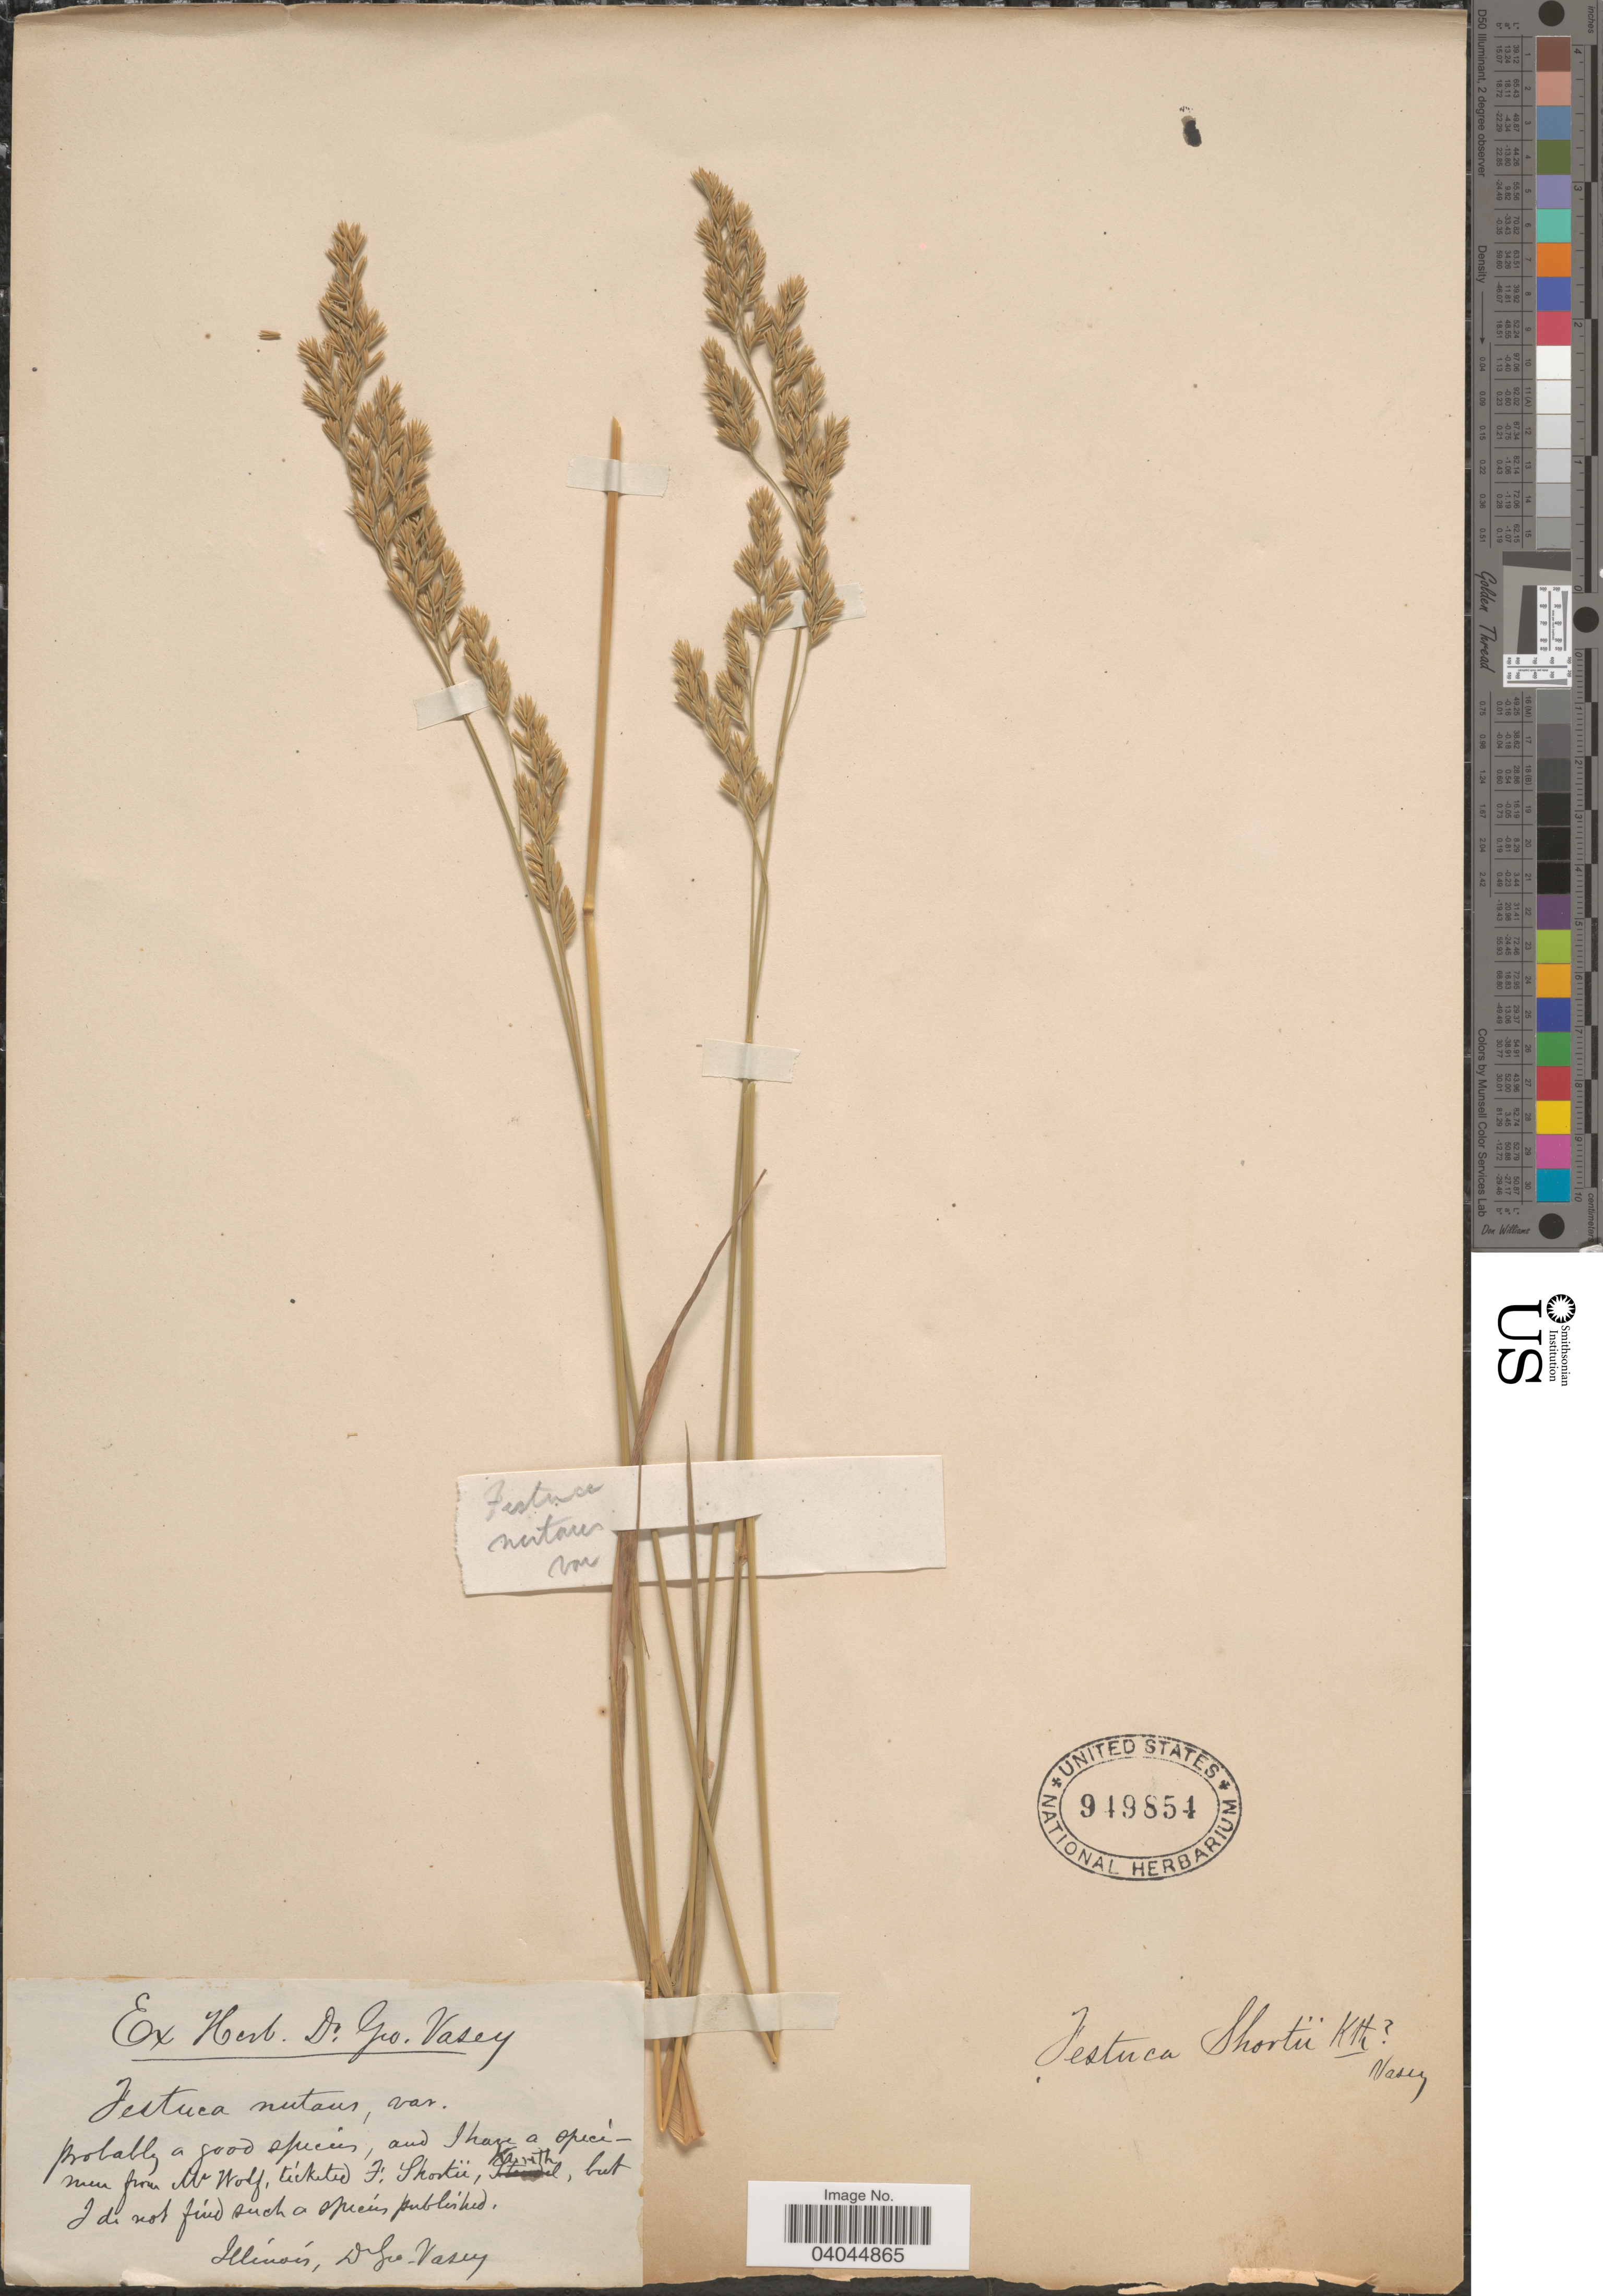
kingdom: Plantae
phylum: Tracheophyta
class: Liliopsida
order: Poales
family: Poaceae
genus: Festuca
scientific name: Festuca paradoxa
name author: Desv.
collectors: G. Vasey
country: United States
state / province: Illinois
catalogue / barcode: US 949854